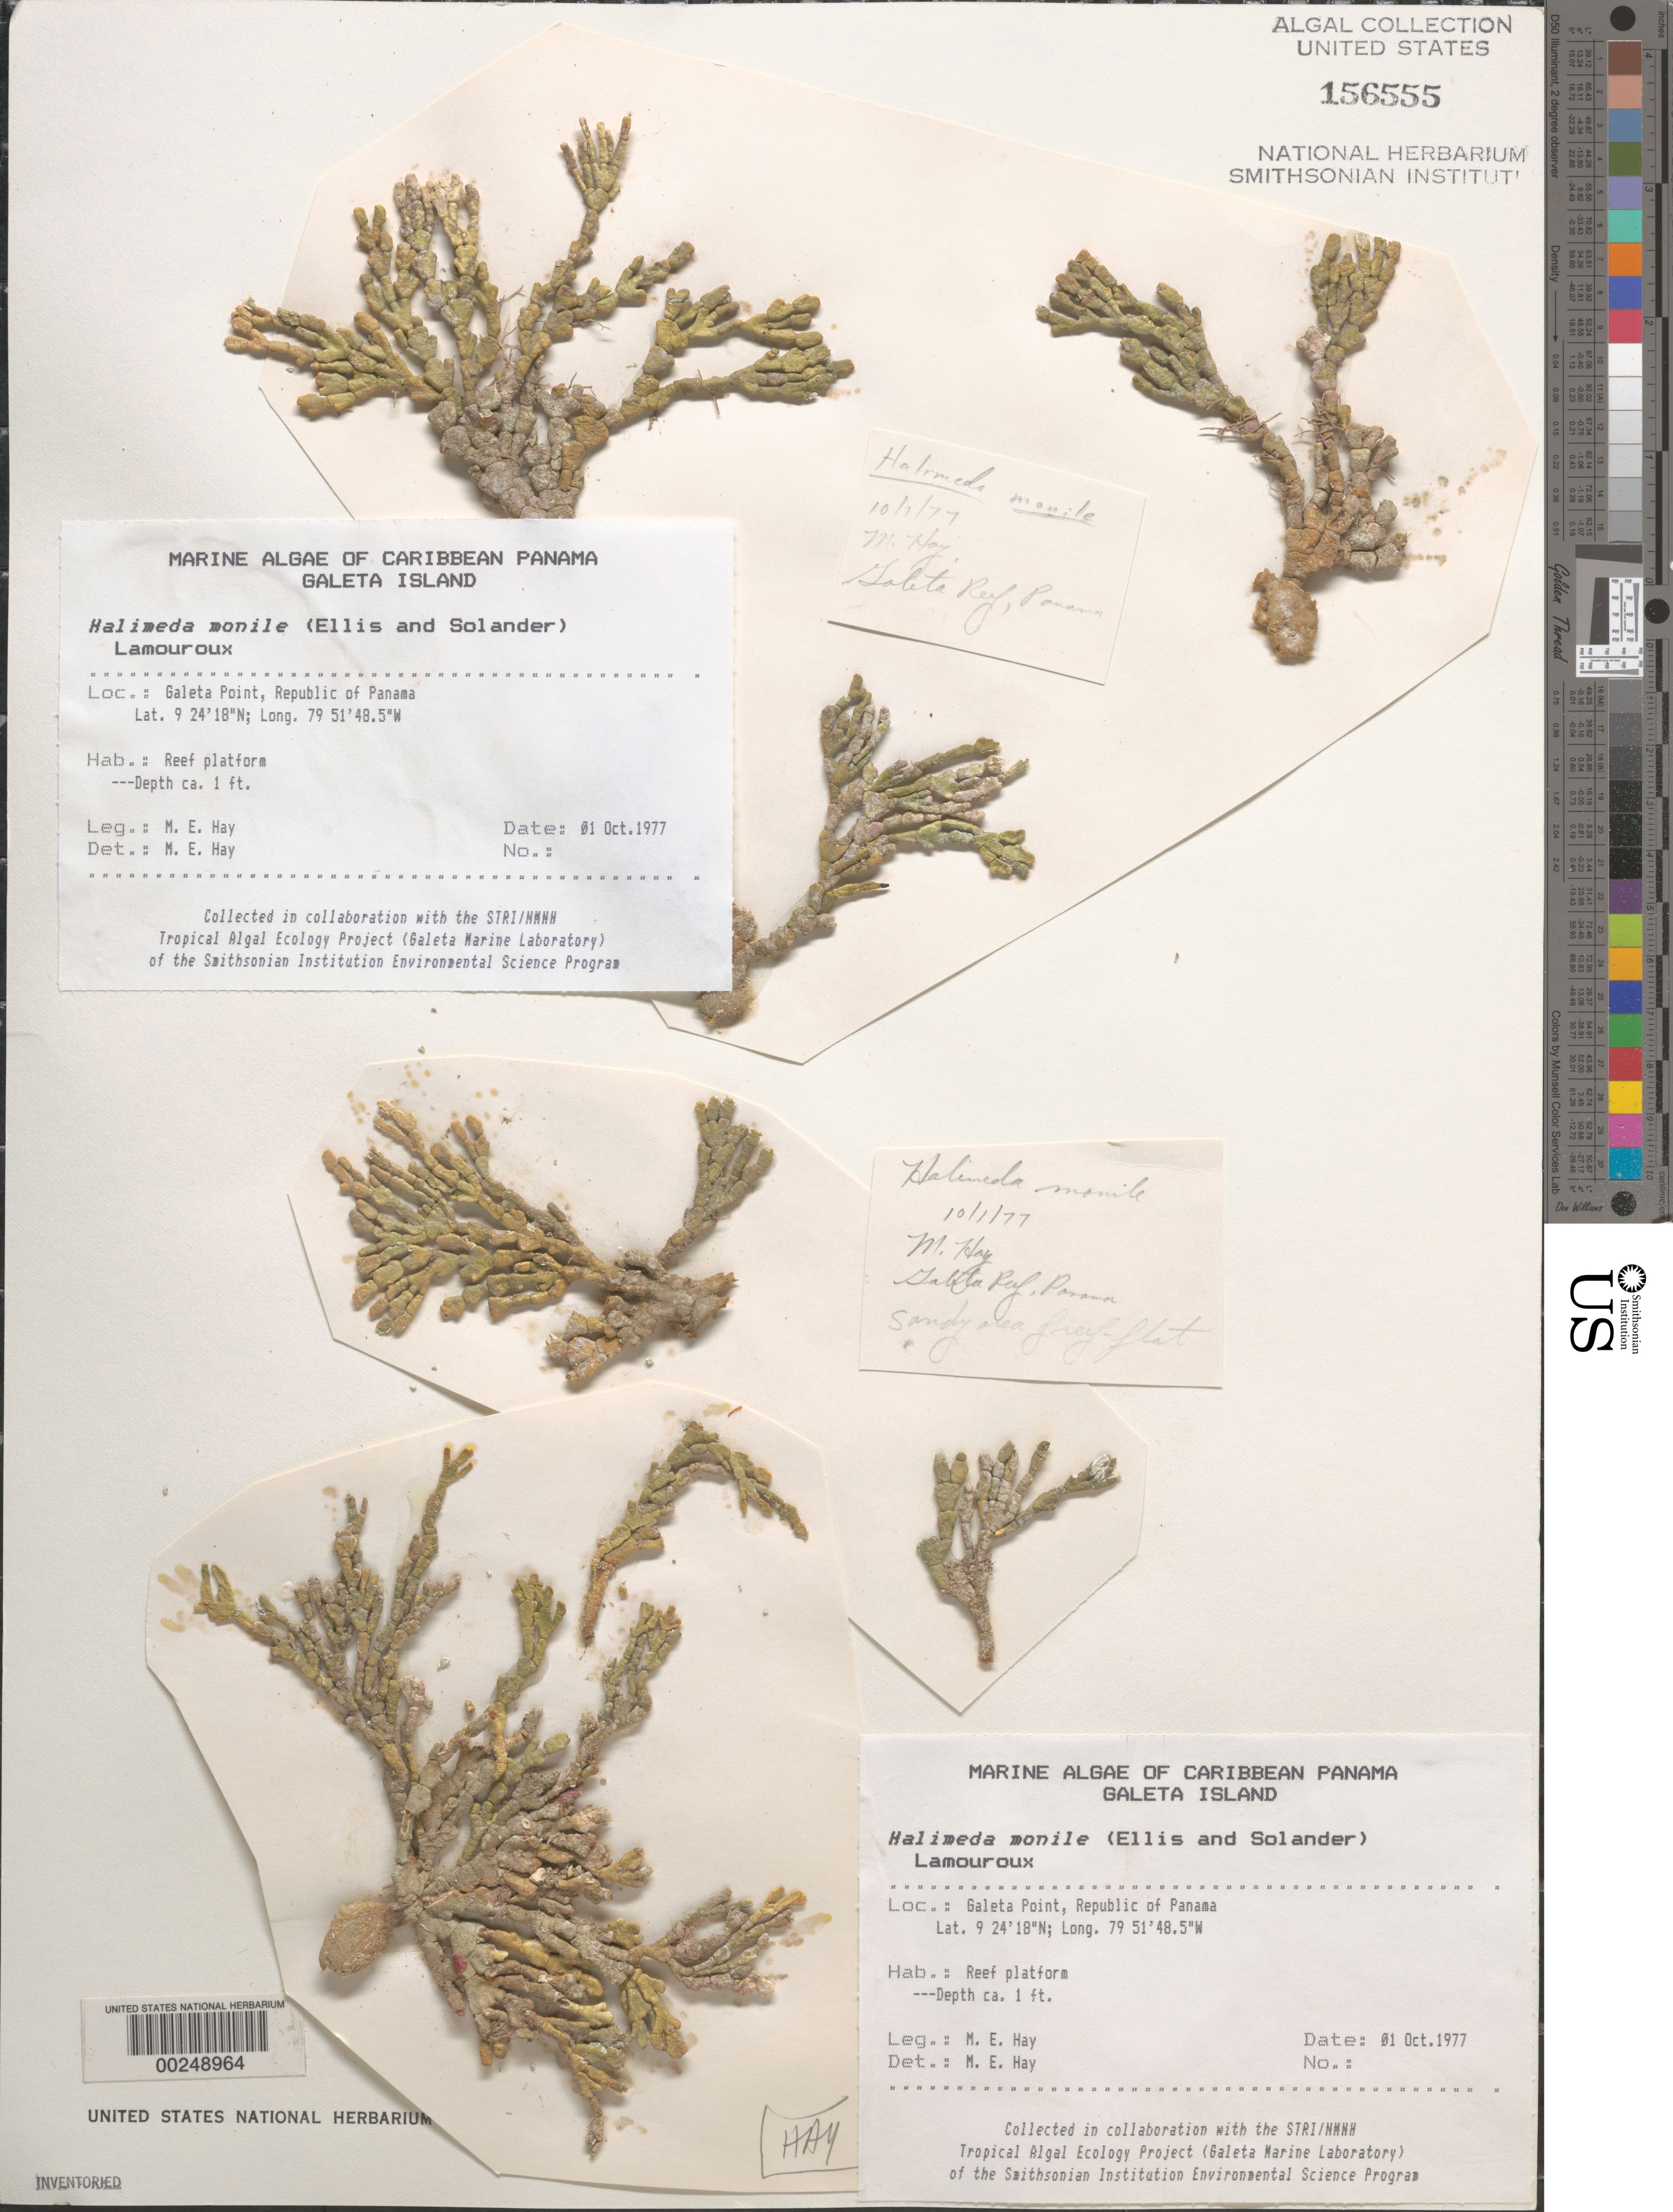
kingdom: Plantae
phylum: Chlorophyta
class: Ulvophyceae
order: Bryopsidales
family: Halimedaceae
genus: Halimeda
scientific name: Halimeda monile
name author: (J. Ellis & Sol.) J.V.Lamouroux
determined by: Hay, M. E.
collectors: M. E. Hay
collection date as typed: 01 Oct 1977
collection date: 1977-10-01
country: Panama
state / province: Colón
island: Galeta Island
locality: Galeta Point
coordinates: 9 24' 18" N, 79 51' 48.5" W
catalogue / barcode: US 156555